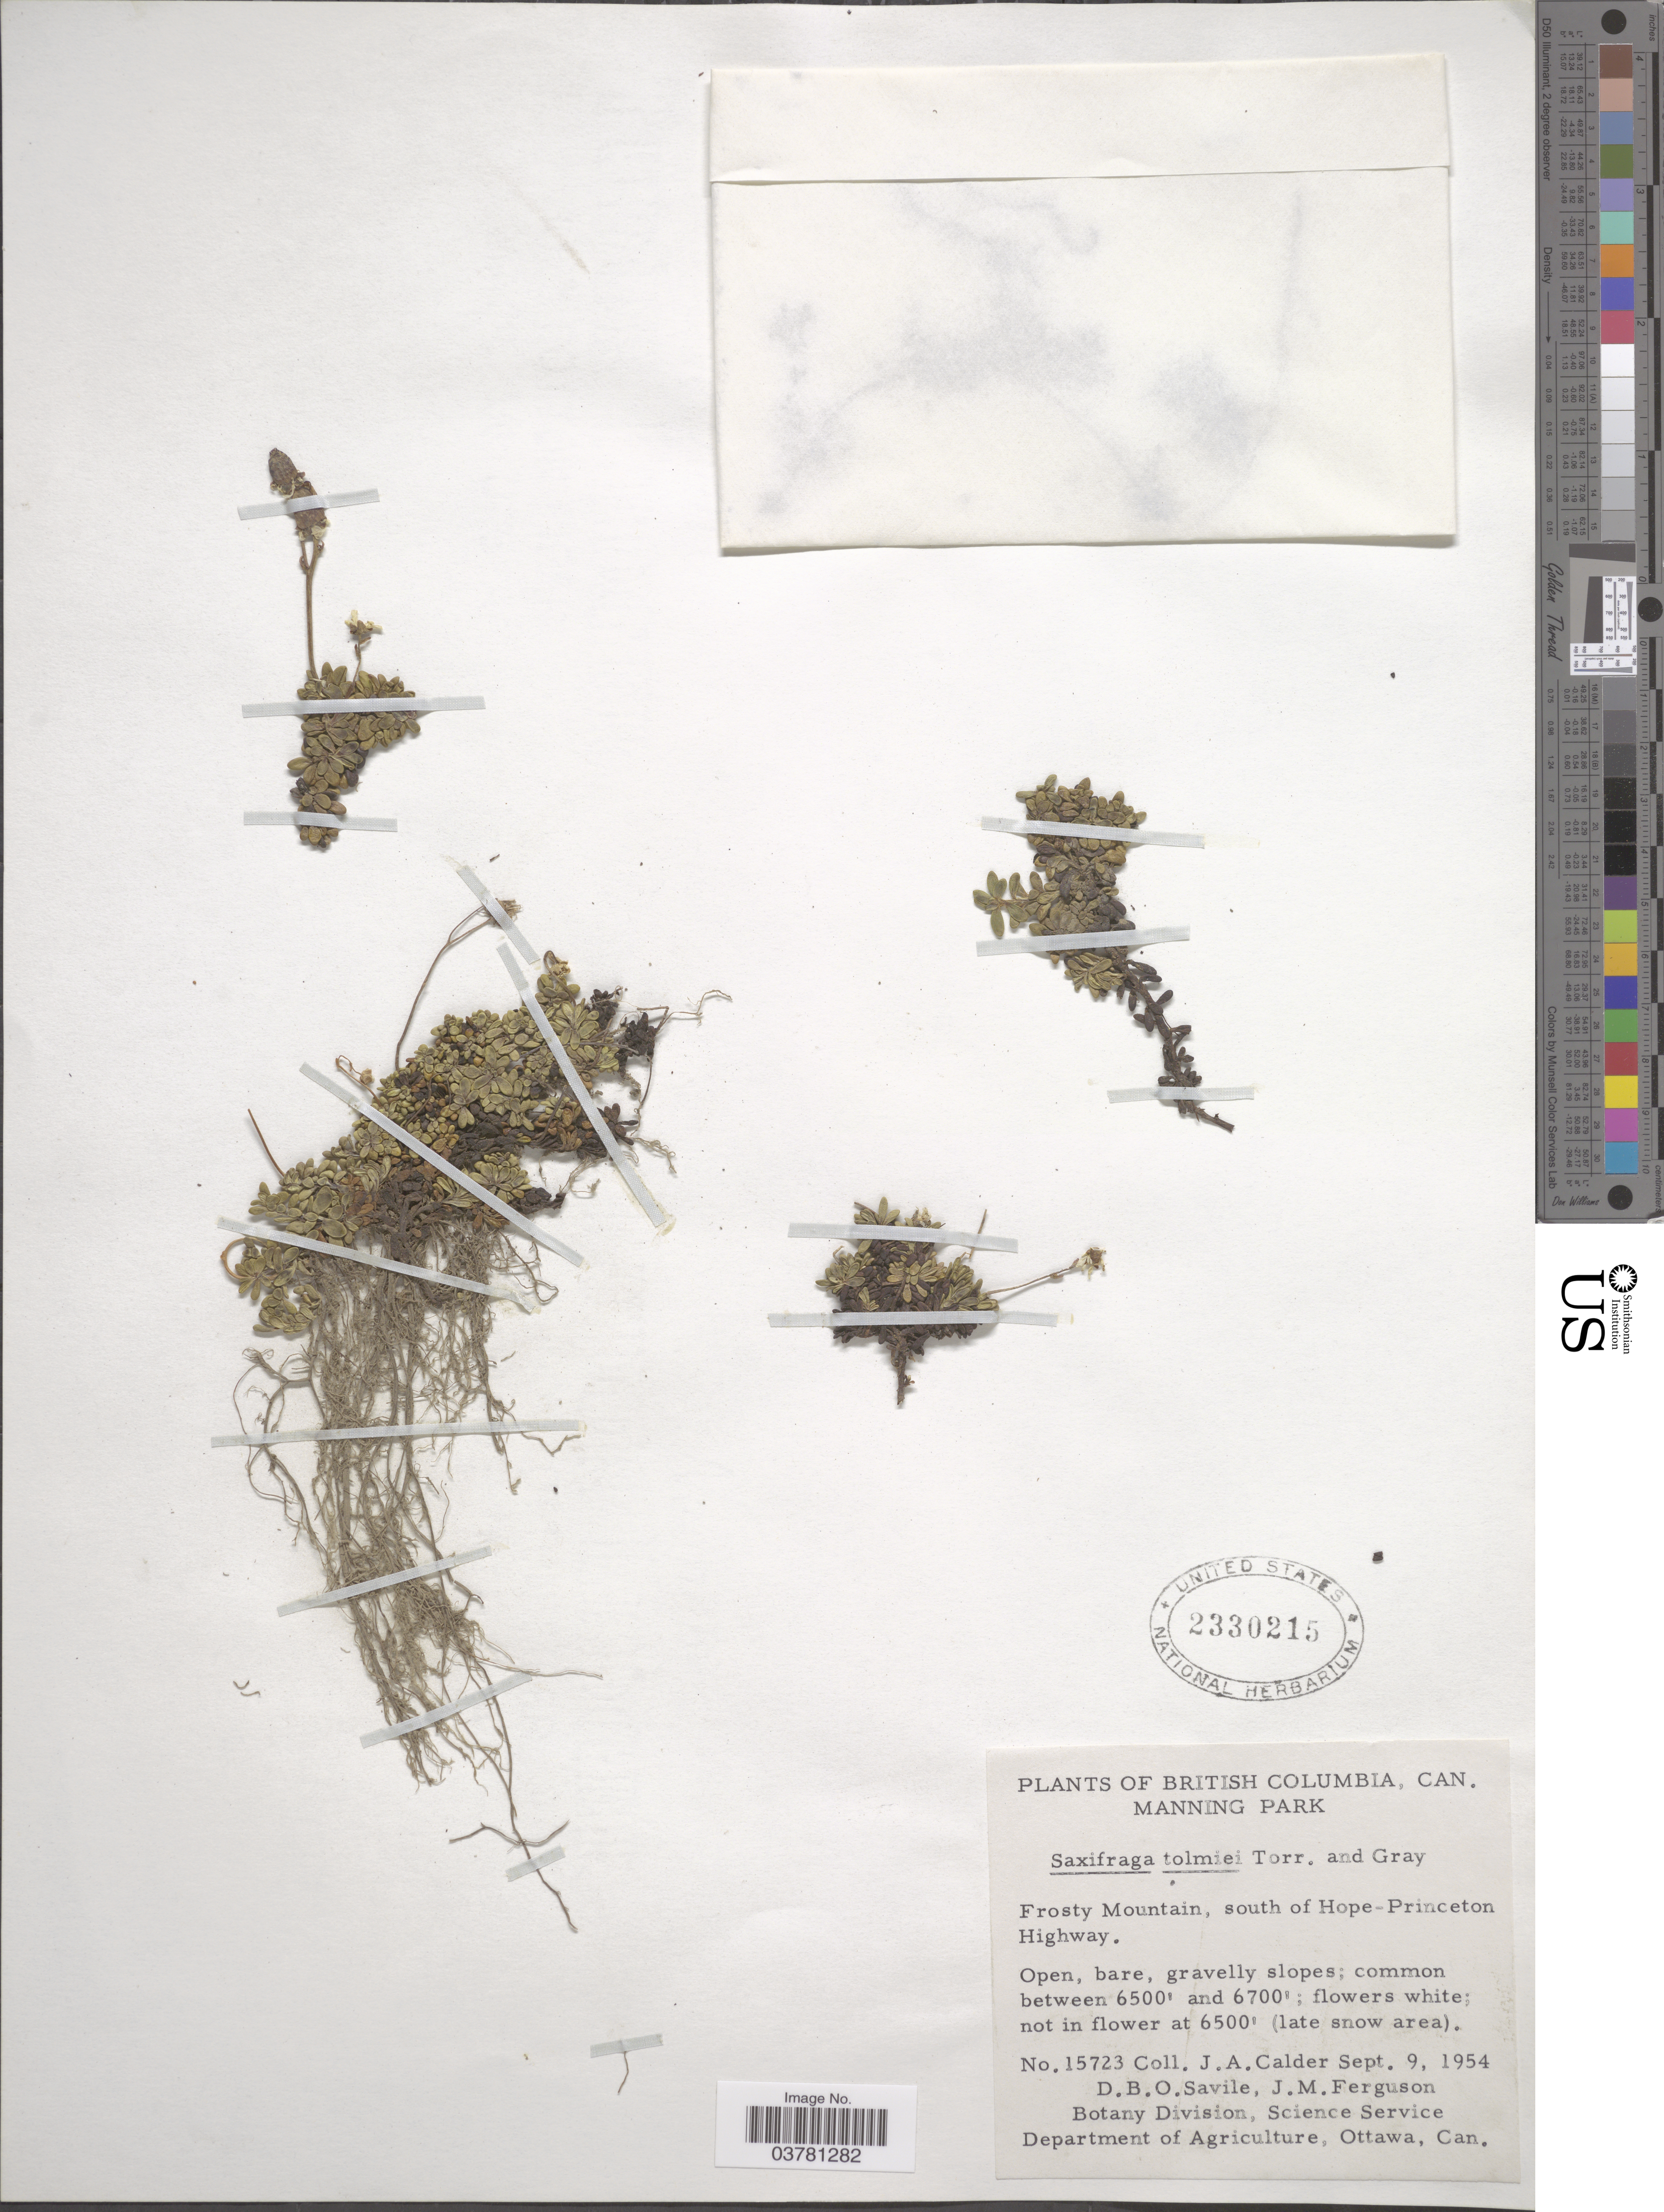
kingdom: Plantae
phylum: Tracheophyta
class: Magnoliopsida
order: Saxifragales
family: Saxifragaceae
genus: Micranthes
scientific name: Micranthes tolmiei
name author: (Torr. & A. Gray) Brouillet & Gornall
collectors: J. A. Calder, D. Savile & J. M. Ferguson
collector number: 15723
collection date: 1954-09-09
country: Canada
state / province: British Columbia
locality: Manning Park. Frosty Mountain, south of Hope-Princeton Highway.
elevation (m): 1981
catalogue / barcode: US 2330215